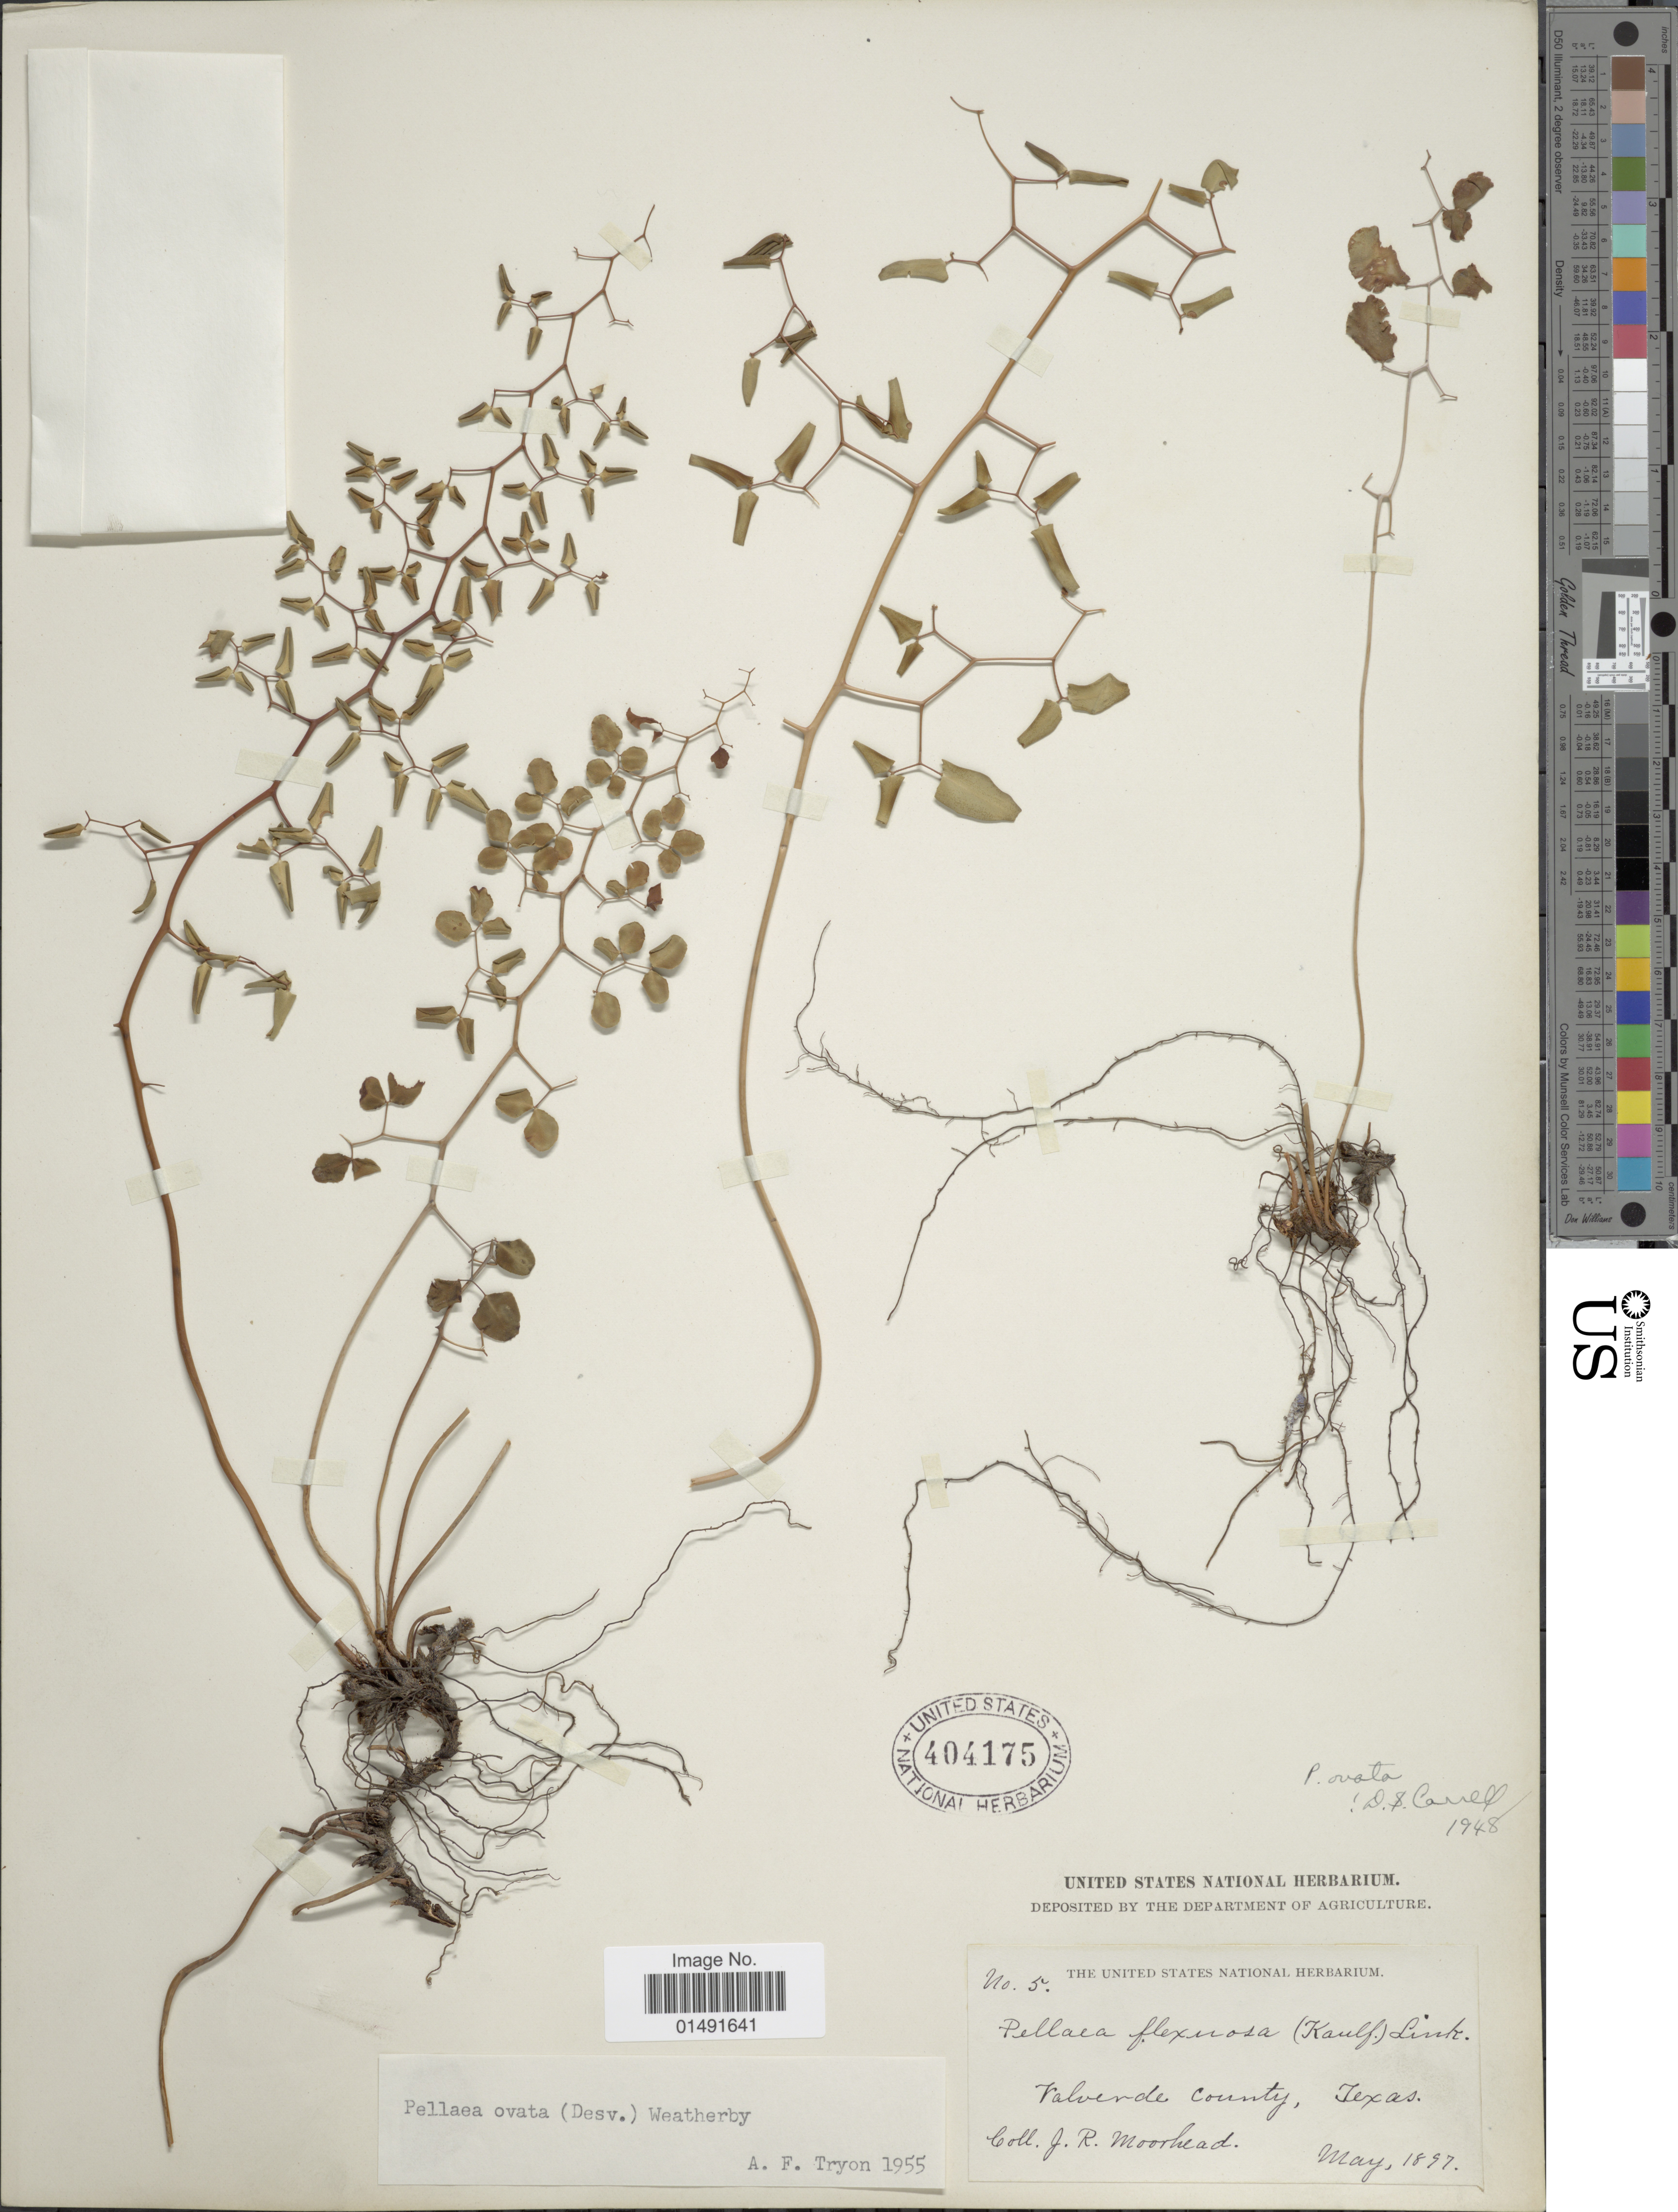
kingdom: Plantae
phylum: Tracheophyta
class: Polypodiopsida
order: Polypodiales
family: Pteridaceae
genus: Pellaea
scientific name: Pellaea ovata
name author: (Desv.) Weath.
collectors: J. Moorhead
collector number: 5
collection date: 1897-05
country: United States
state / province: Texas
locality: Valverde County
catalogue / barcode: US 404175